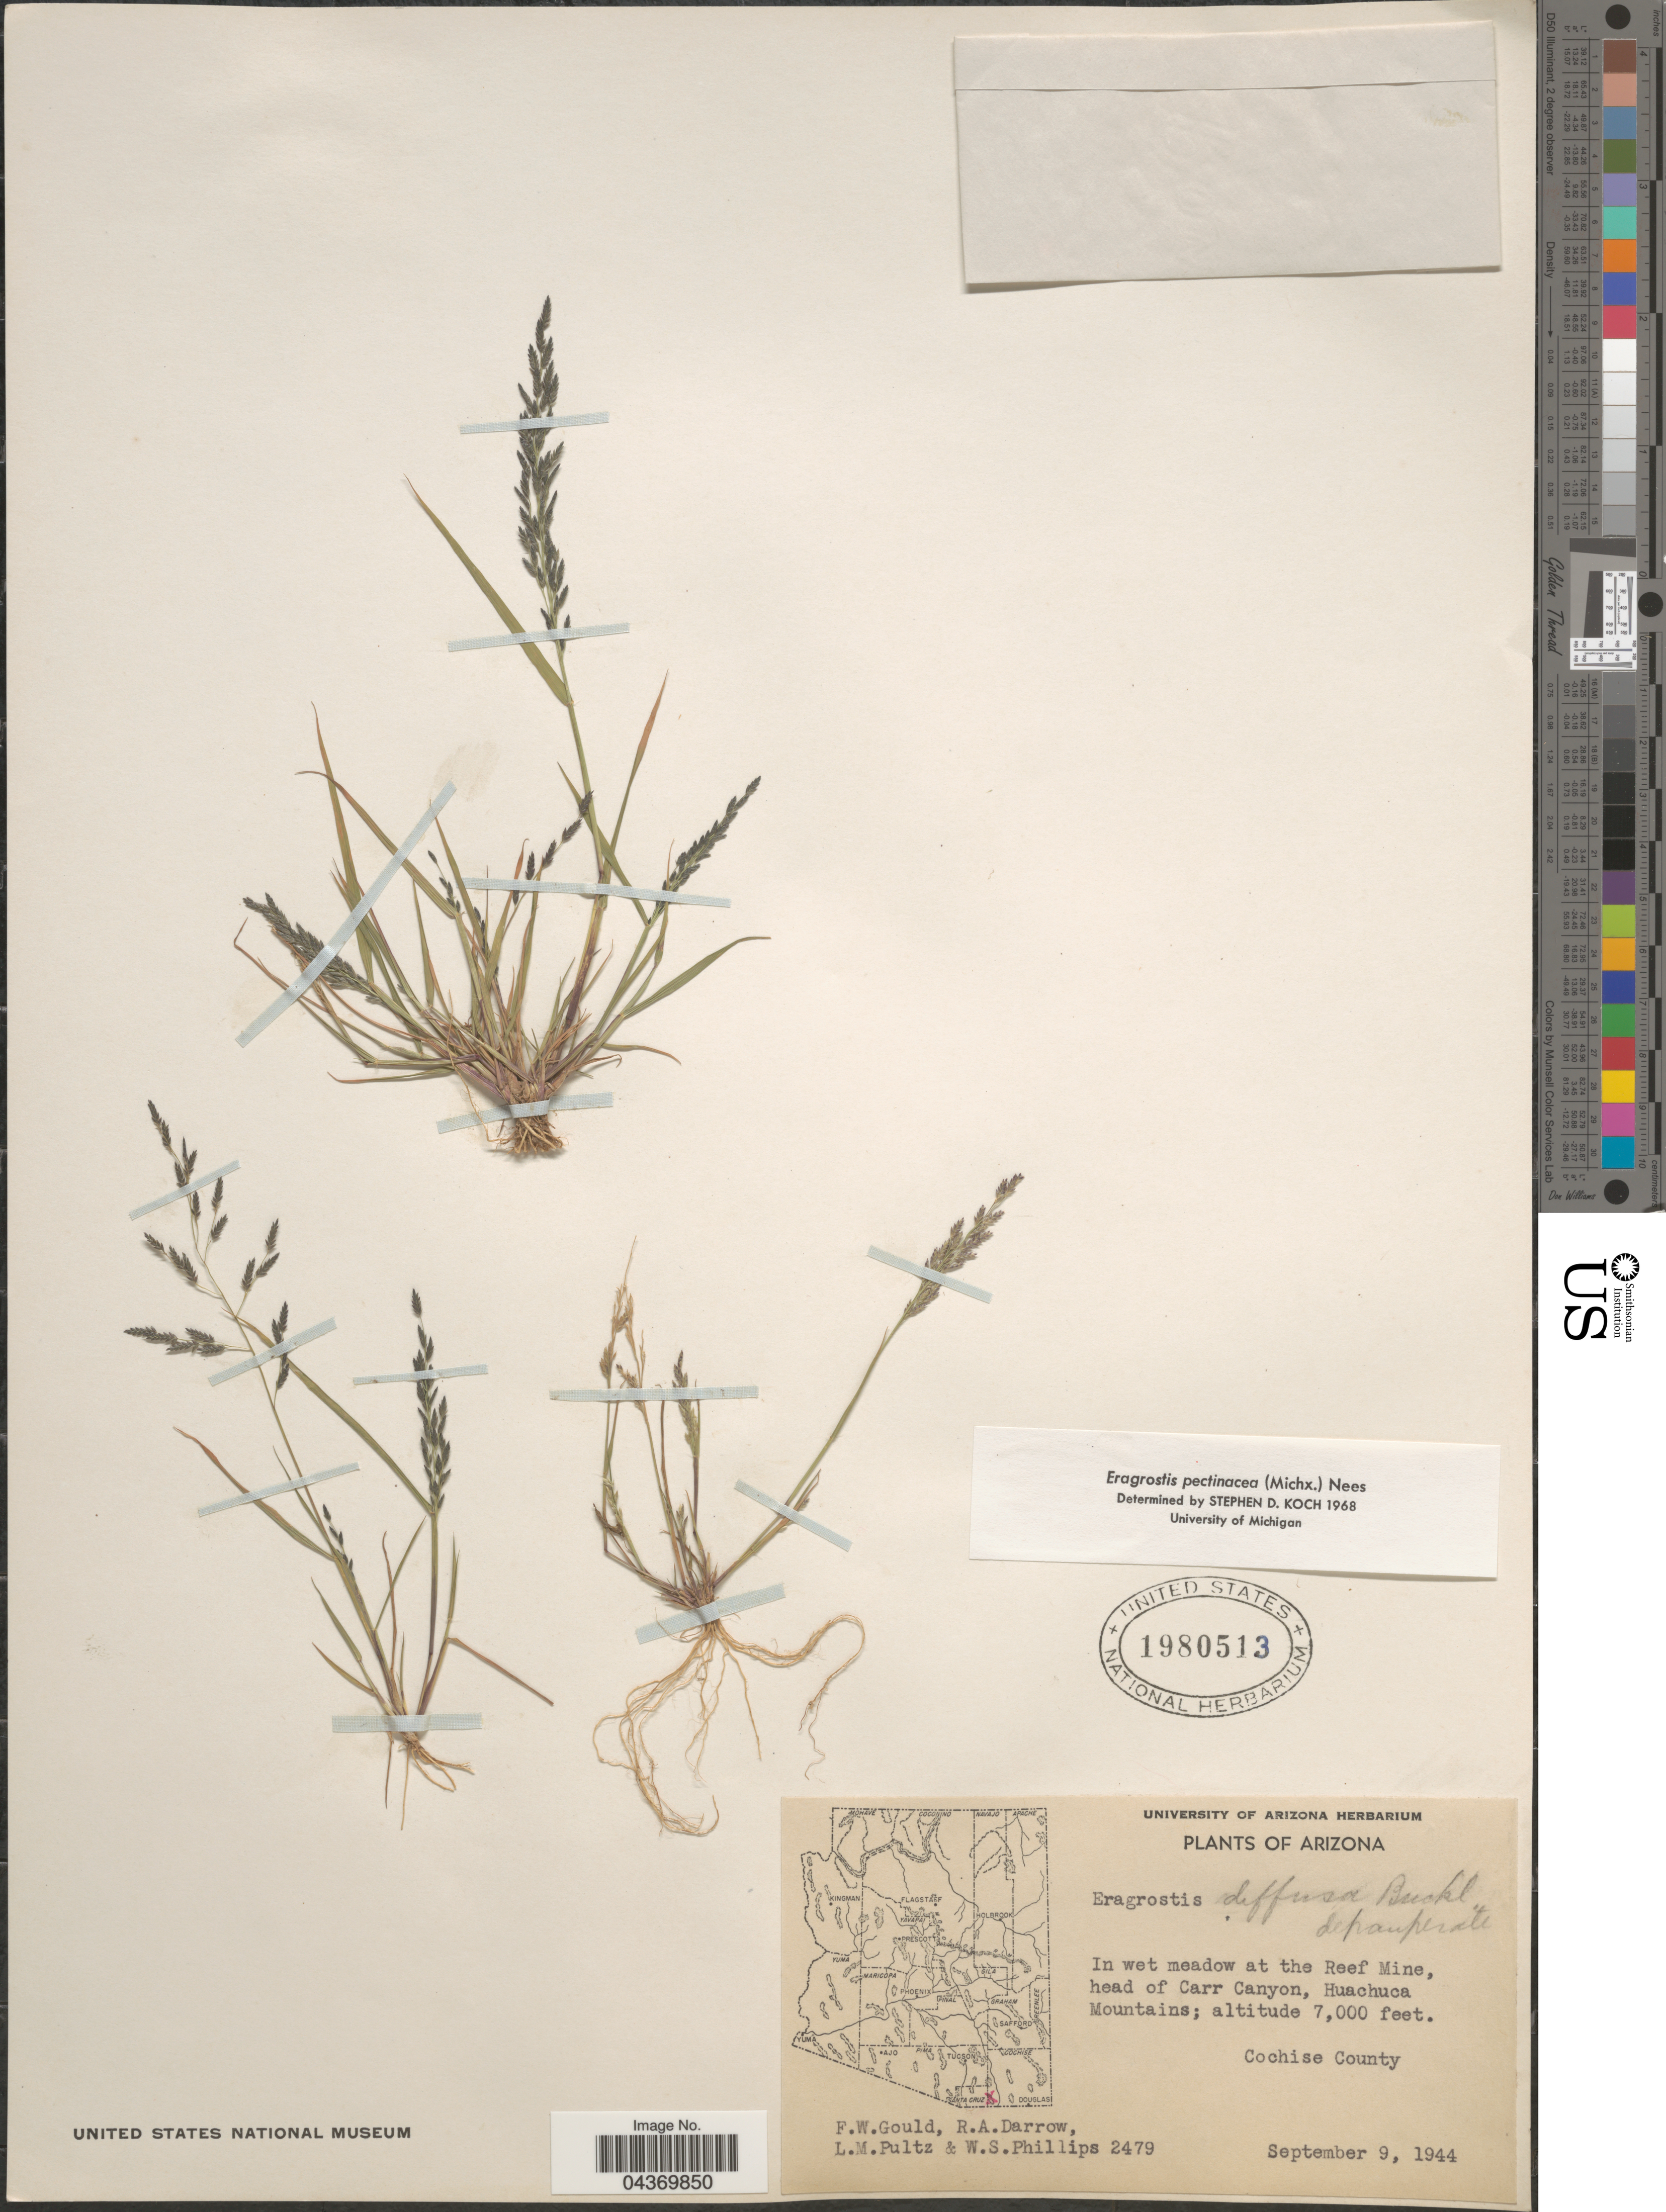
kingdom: Plantae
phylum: Tracheophyta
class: Liliopsida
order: Poales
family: Poaceae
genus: Eragrostis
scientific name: Eragrostis pectinacea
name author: (Michx.) Nees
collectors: F. W. Gould, R. A. Darrow, L. Pultz & W. S. Phillips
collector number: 2479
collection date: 1944-09-09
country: United States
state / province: Arizona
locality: At the Reef Mine, head of Carr Canyon, Huachuca Mountains. Cochise County.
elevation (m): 2134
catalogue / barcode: US 1980513